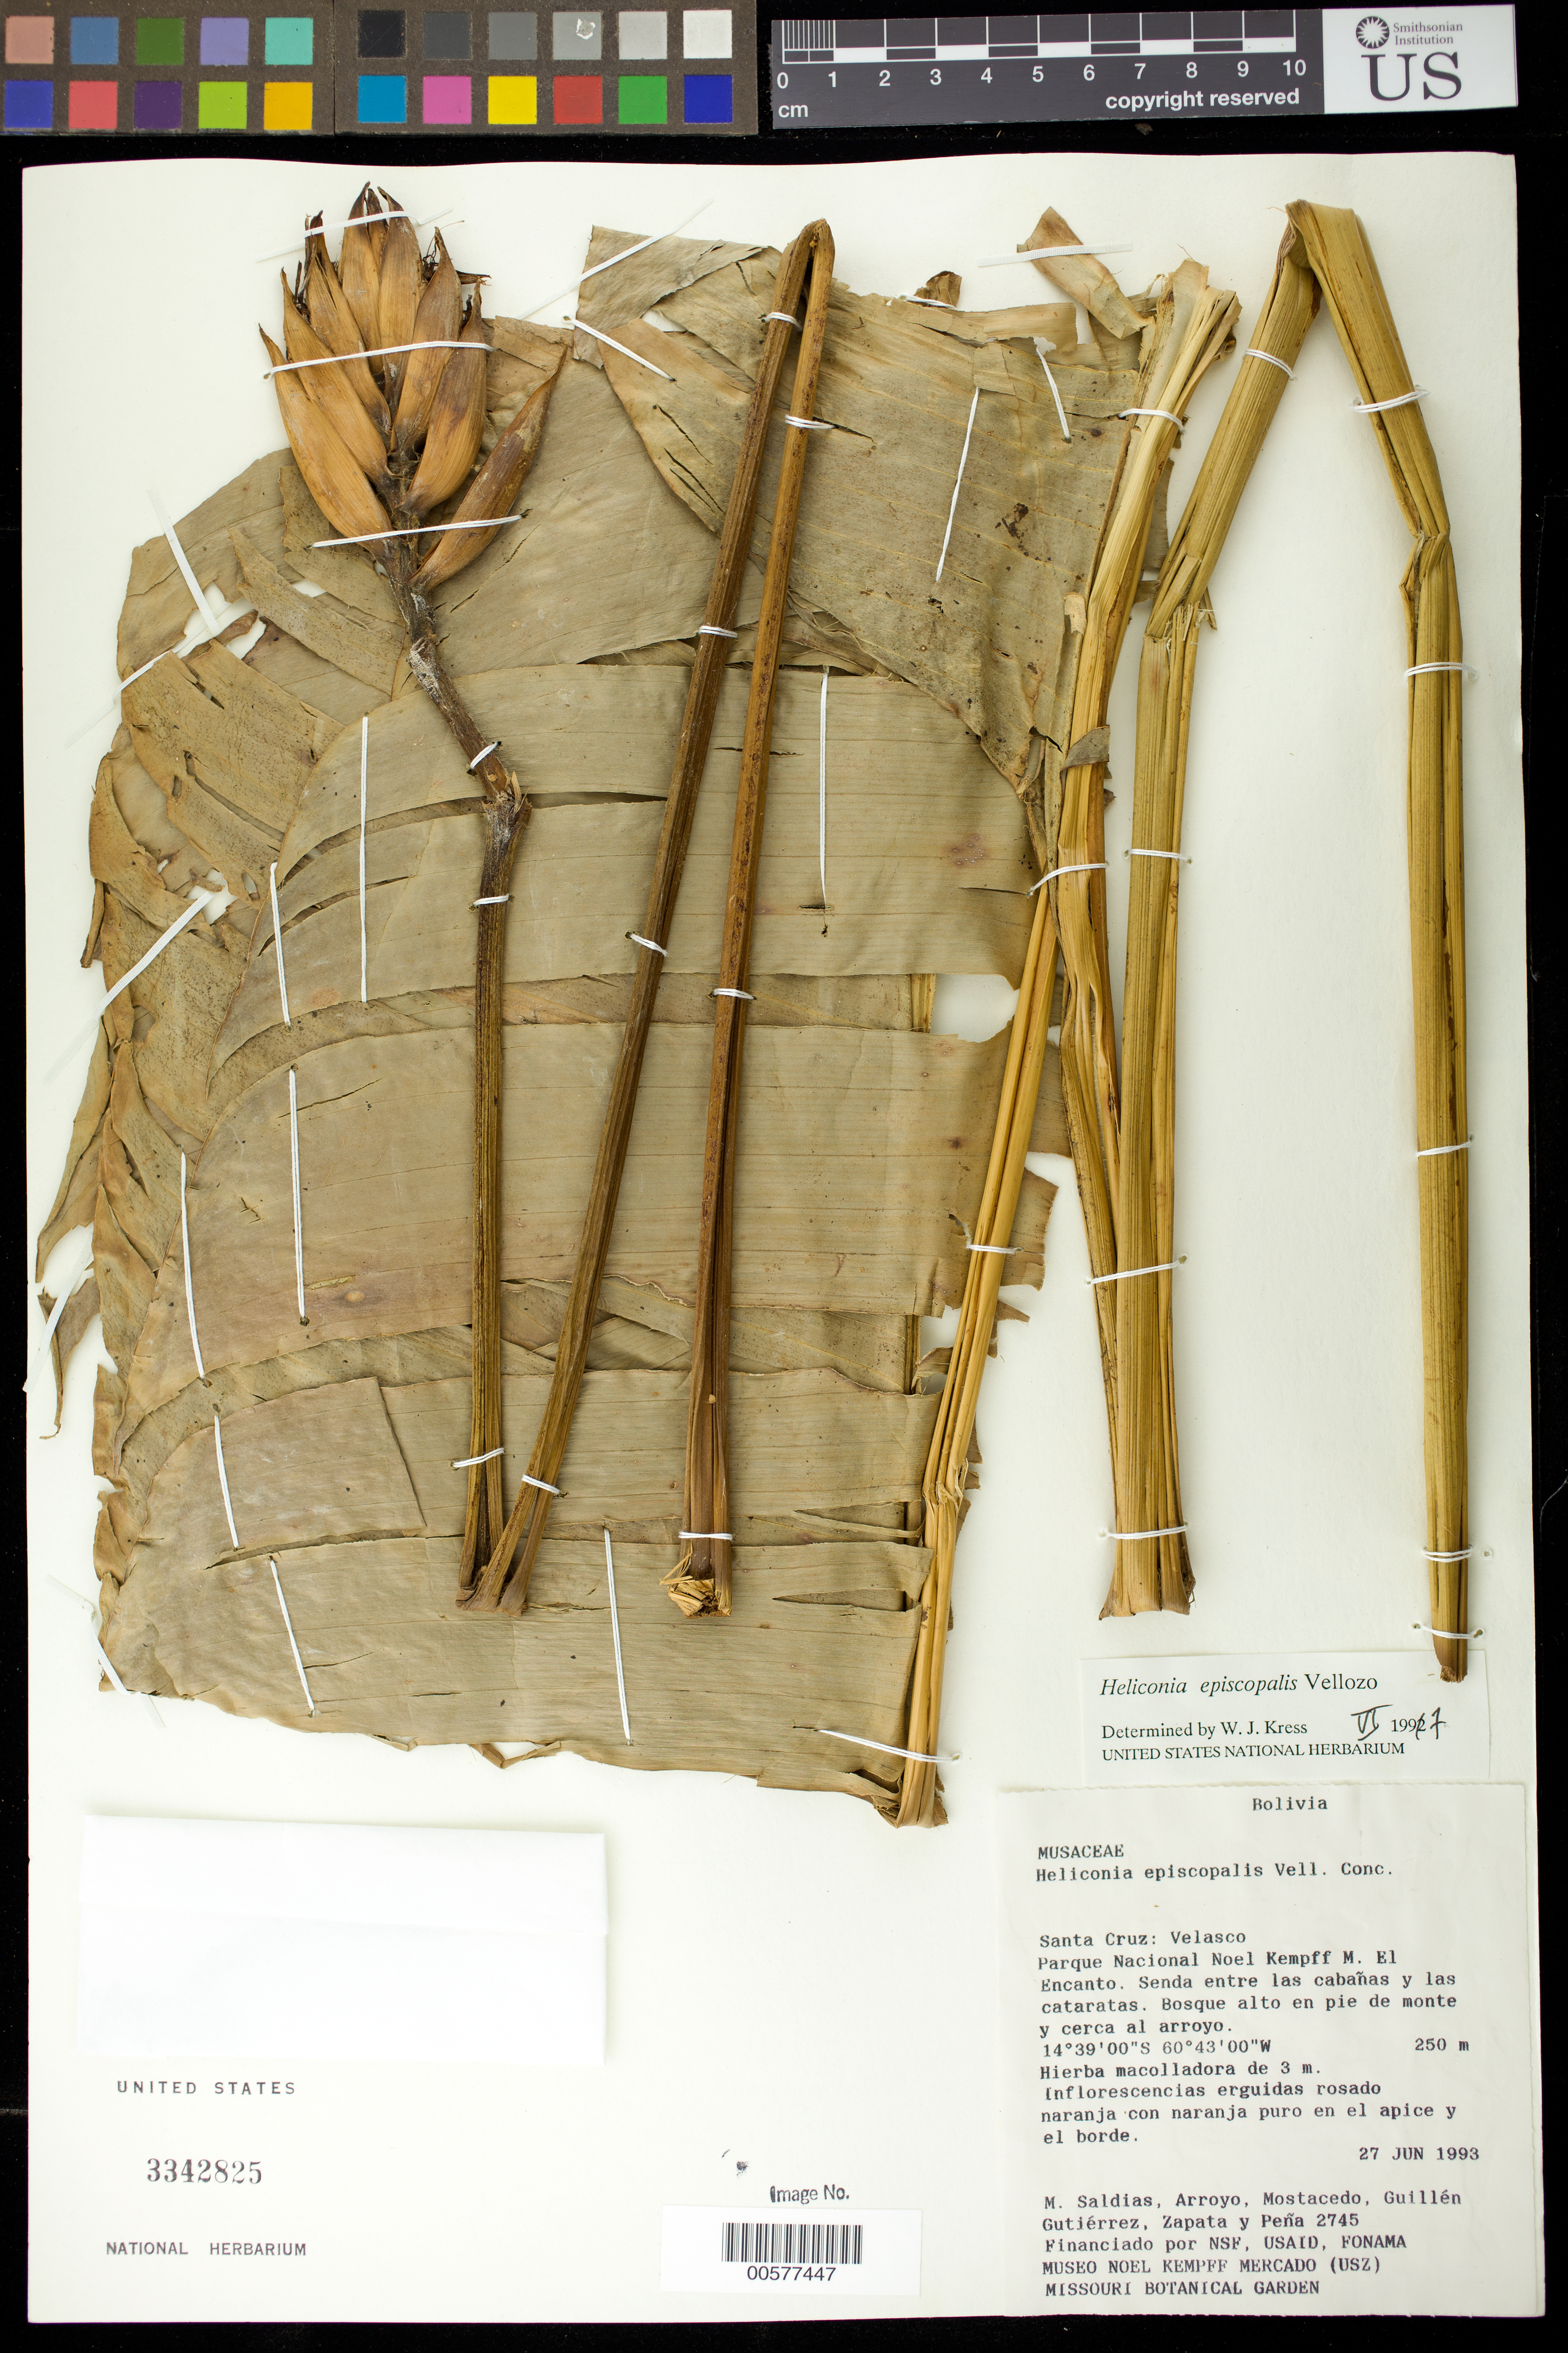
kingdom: Plantae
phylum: Tracheophyta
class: Liliopsida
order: Zingiberales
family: Heliconiaceae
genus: Heliconia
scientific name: Heliconia episcopalis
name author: Vell.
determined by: Kress, W. J., (US), Smithsonian Institution - National Museum of Natural History (UNITED STATES)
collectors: M. Saldias P., Arroyo, --, Mostacedo, --, -- Guillen, Gutiérrez, --, -. Zapata & -. Pena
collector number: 2745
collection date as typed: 27 Jun 1993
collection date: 1993-06-27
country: Bolivia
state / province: Santa Cruz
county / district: Velasco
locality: Parque Nacional Noel Kempff M. El Encnato, trail between cabins and waterfalls. Tall woods at the foot of the forest, near the arroyo.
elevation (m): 250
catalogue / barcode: US 3342825